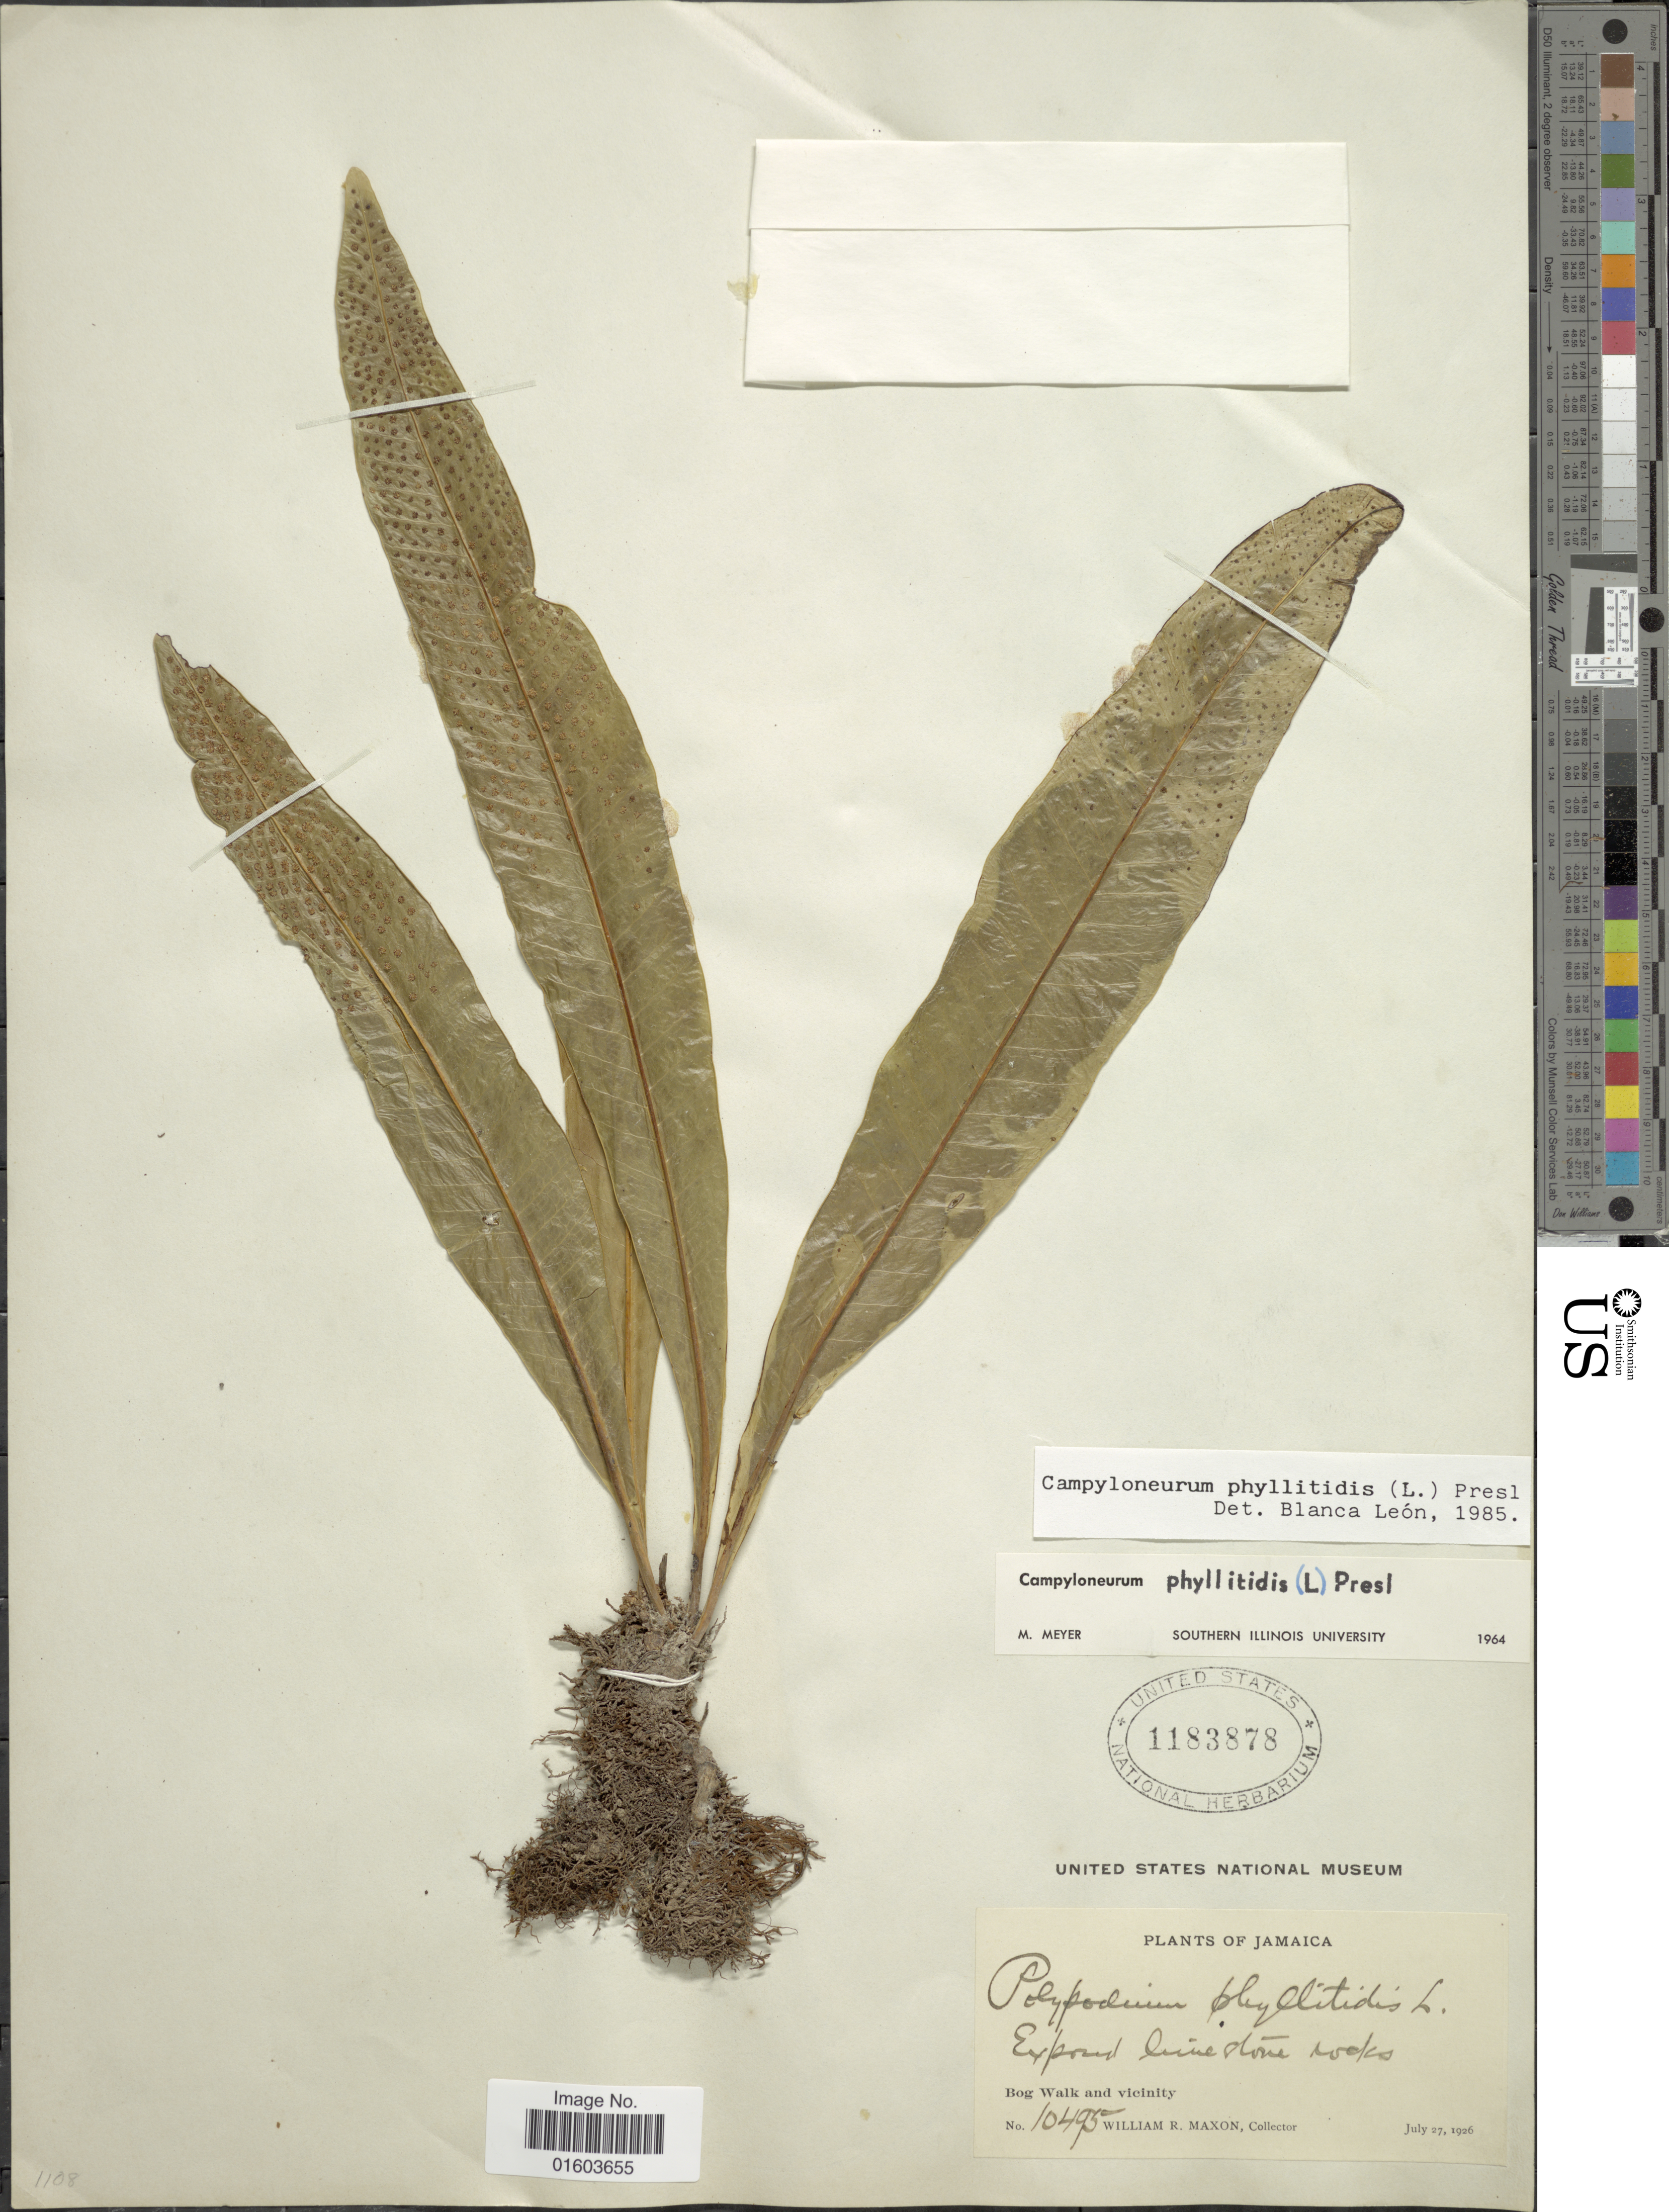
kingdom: Plantae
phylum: Tracheophyta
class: Polypodiopsida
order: Polypodiales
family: Polypodiaceae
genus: Campyloneurum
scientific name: Campyloneurum phyllitidis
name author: (L.) C. Presl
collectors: W. R. Maxon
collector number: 10495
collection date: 1926-07-27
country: Jamaica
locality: Bog Walk and vicinity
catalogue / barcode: US 1183878